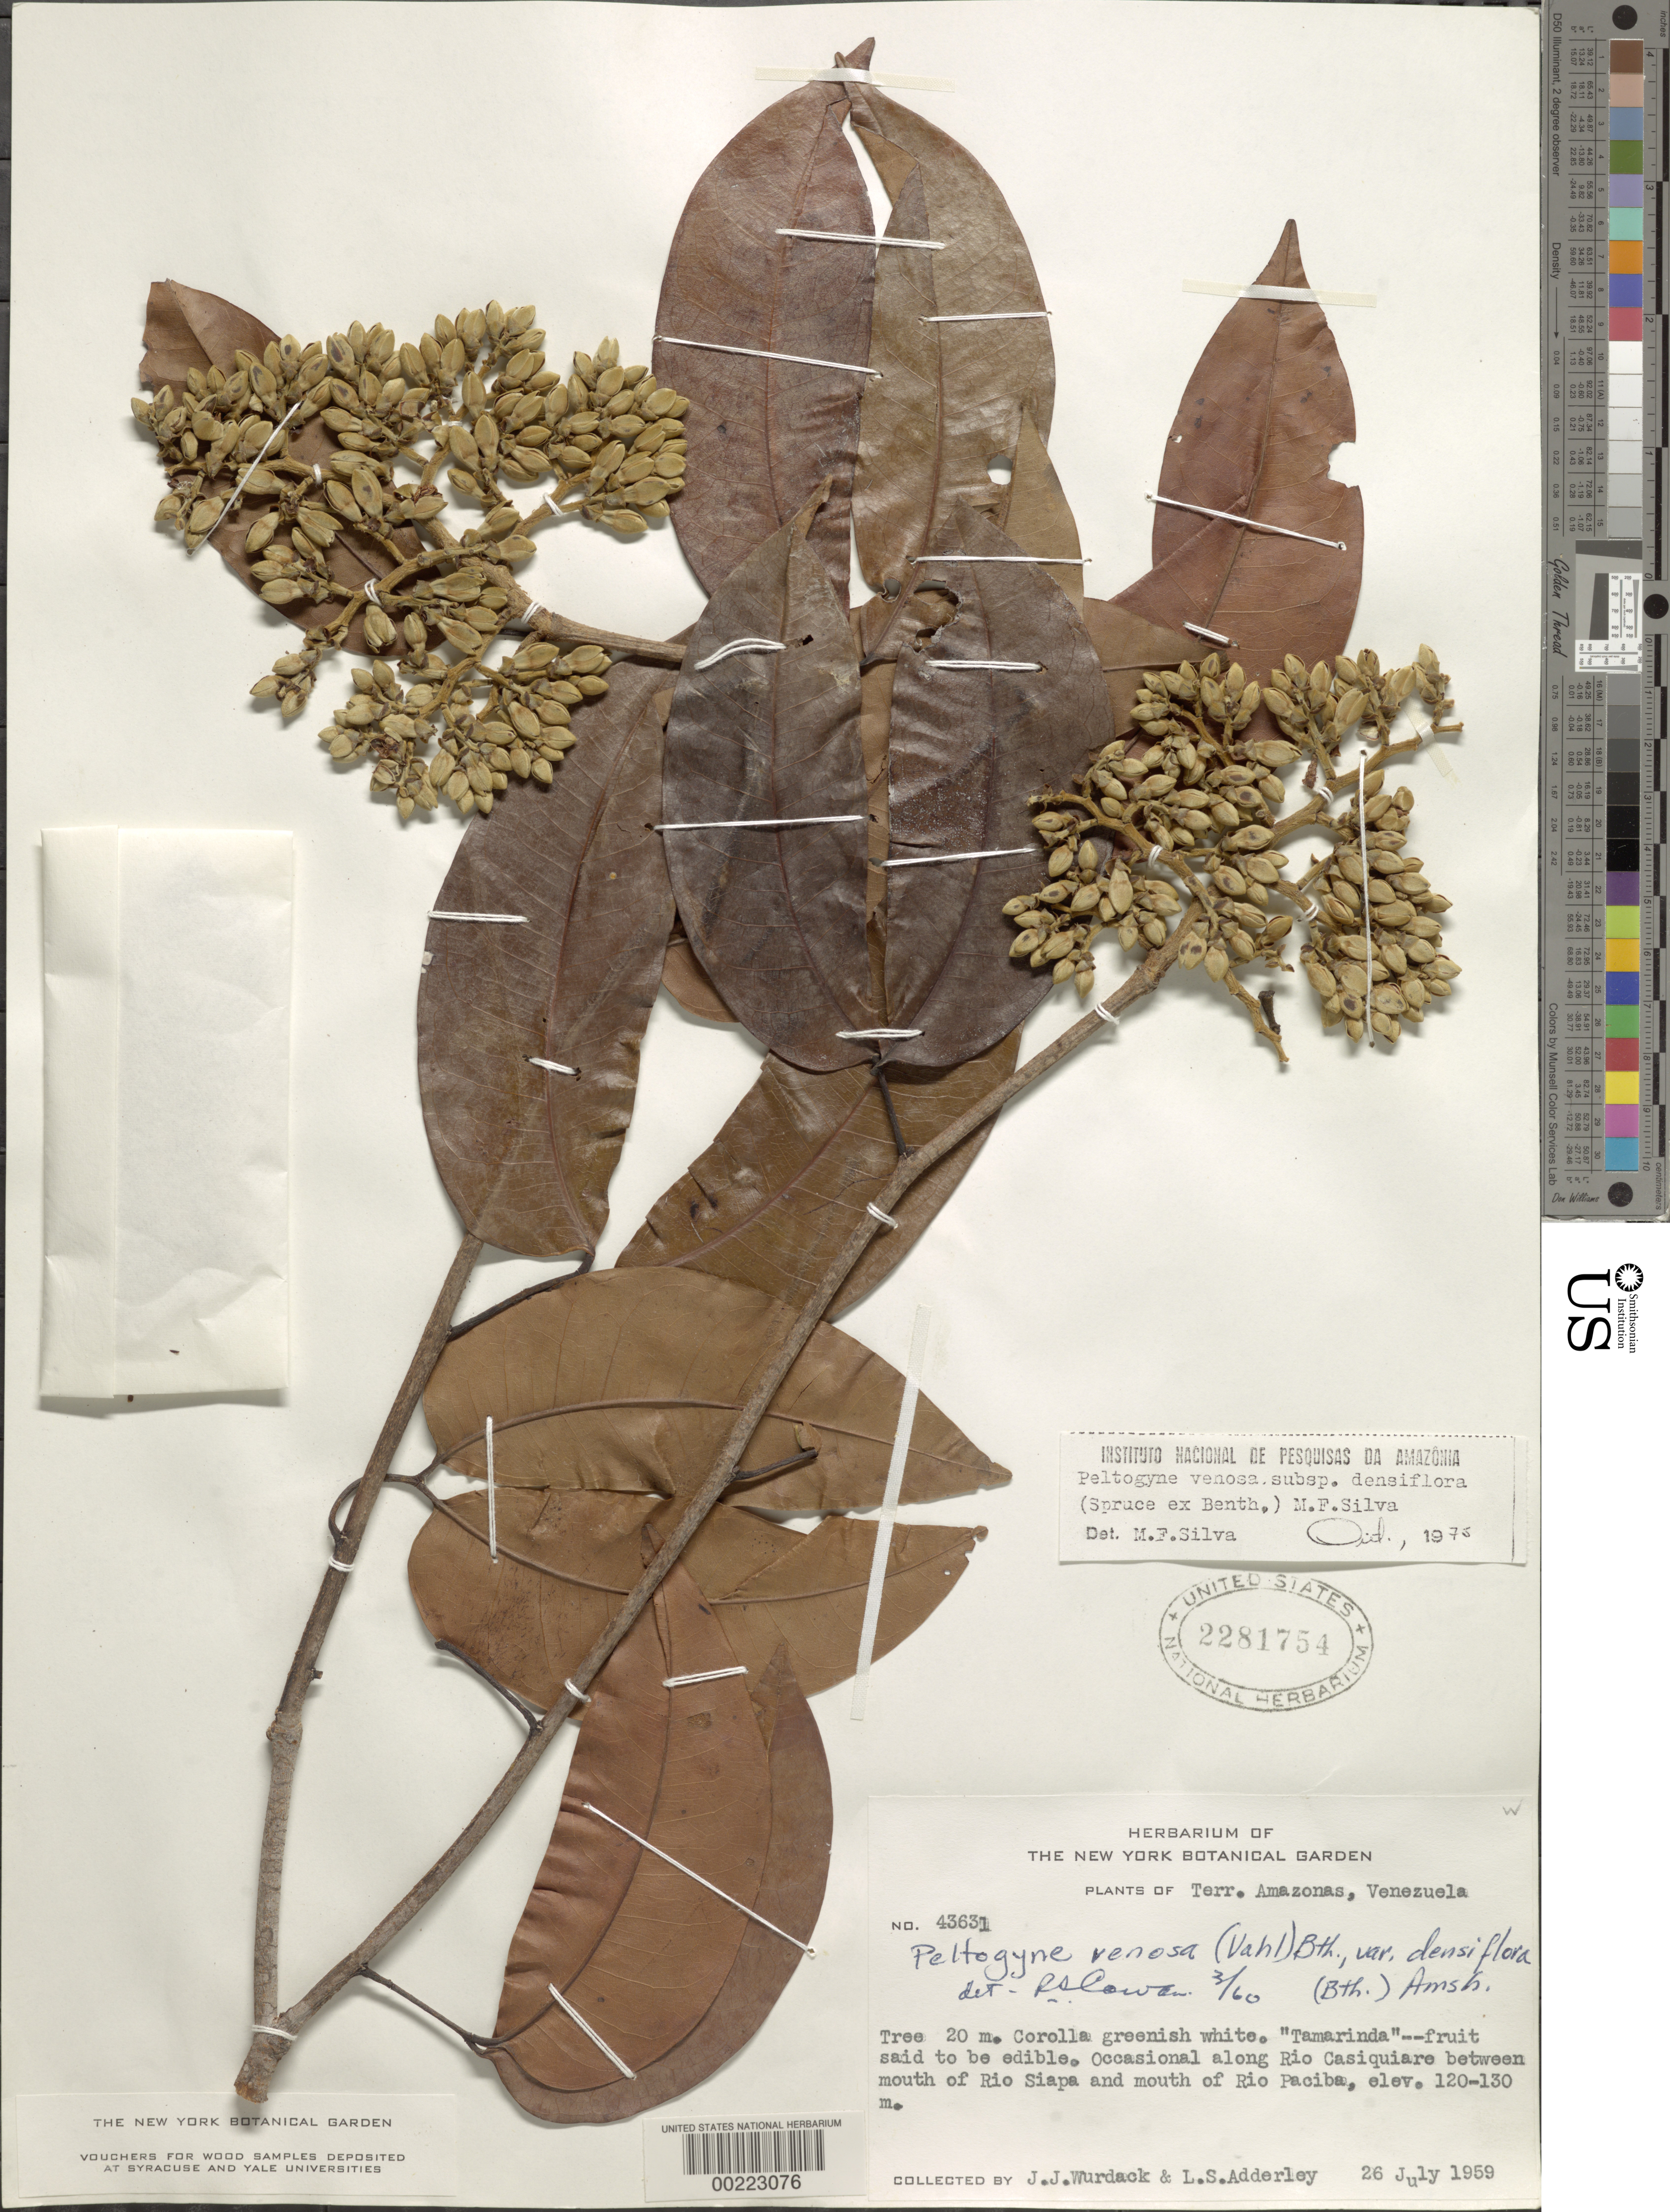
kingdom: Plantae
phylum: Tracheophyta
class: Magnoliopsida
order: Fabales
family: Fabaceae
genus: Peltogyne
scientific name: Peltogyne venosa subsp. densiflora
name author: (Spruce ex Benth.) M.F. Silva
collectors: J. J. Wurdack & L. S. Adderley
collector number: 43631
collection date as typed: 26 Jul 1959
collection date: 1959-07-26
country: Venezuela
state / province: Amazonas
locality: Along rio casiquiare between mouth of rio siapa + mouth of rio paciba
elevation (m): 120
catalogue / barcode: US 2281754